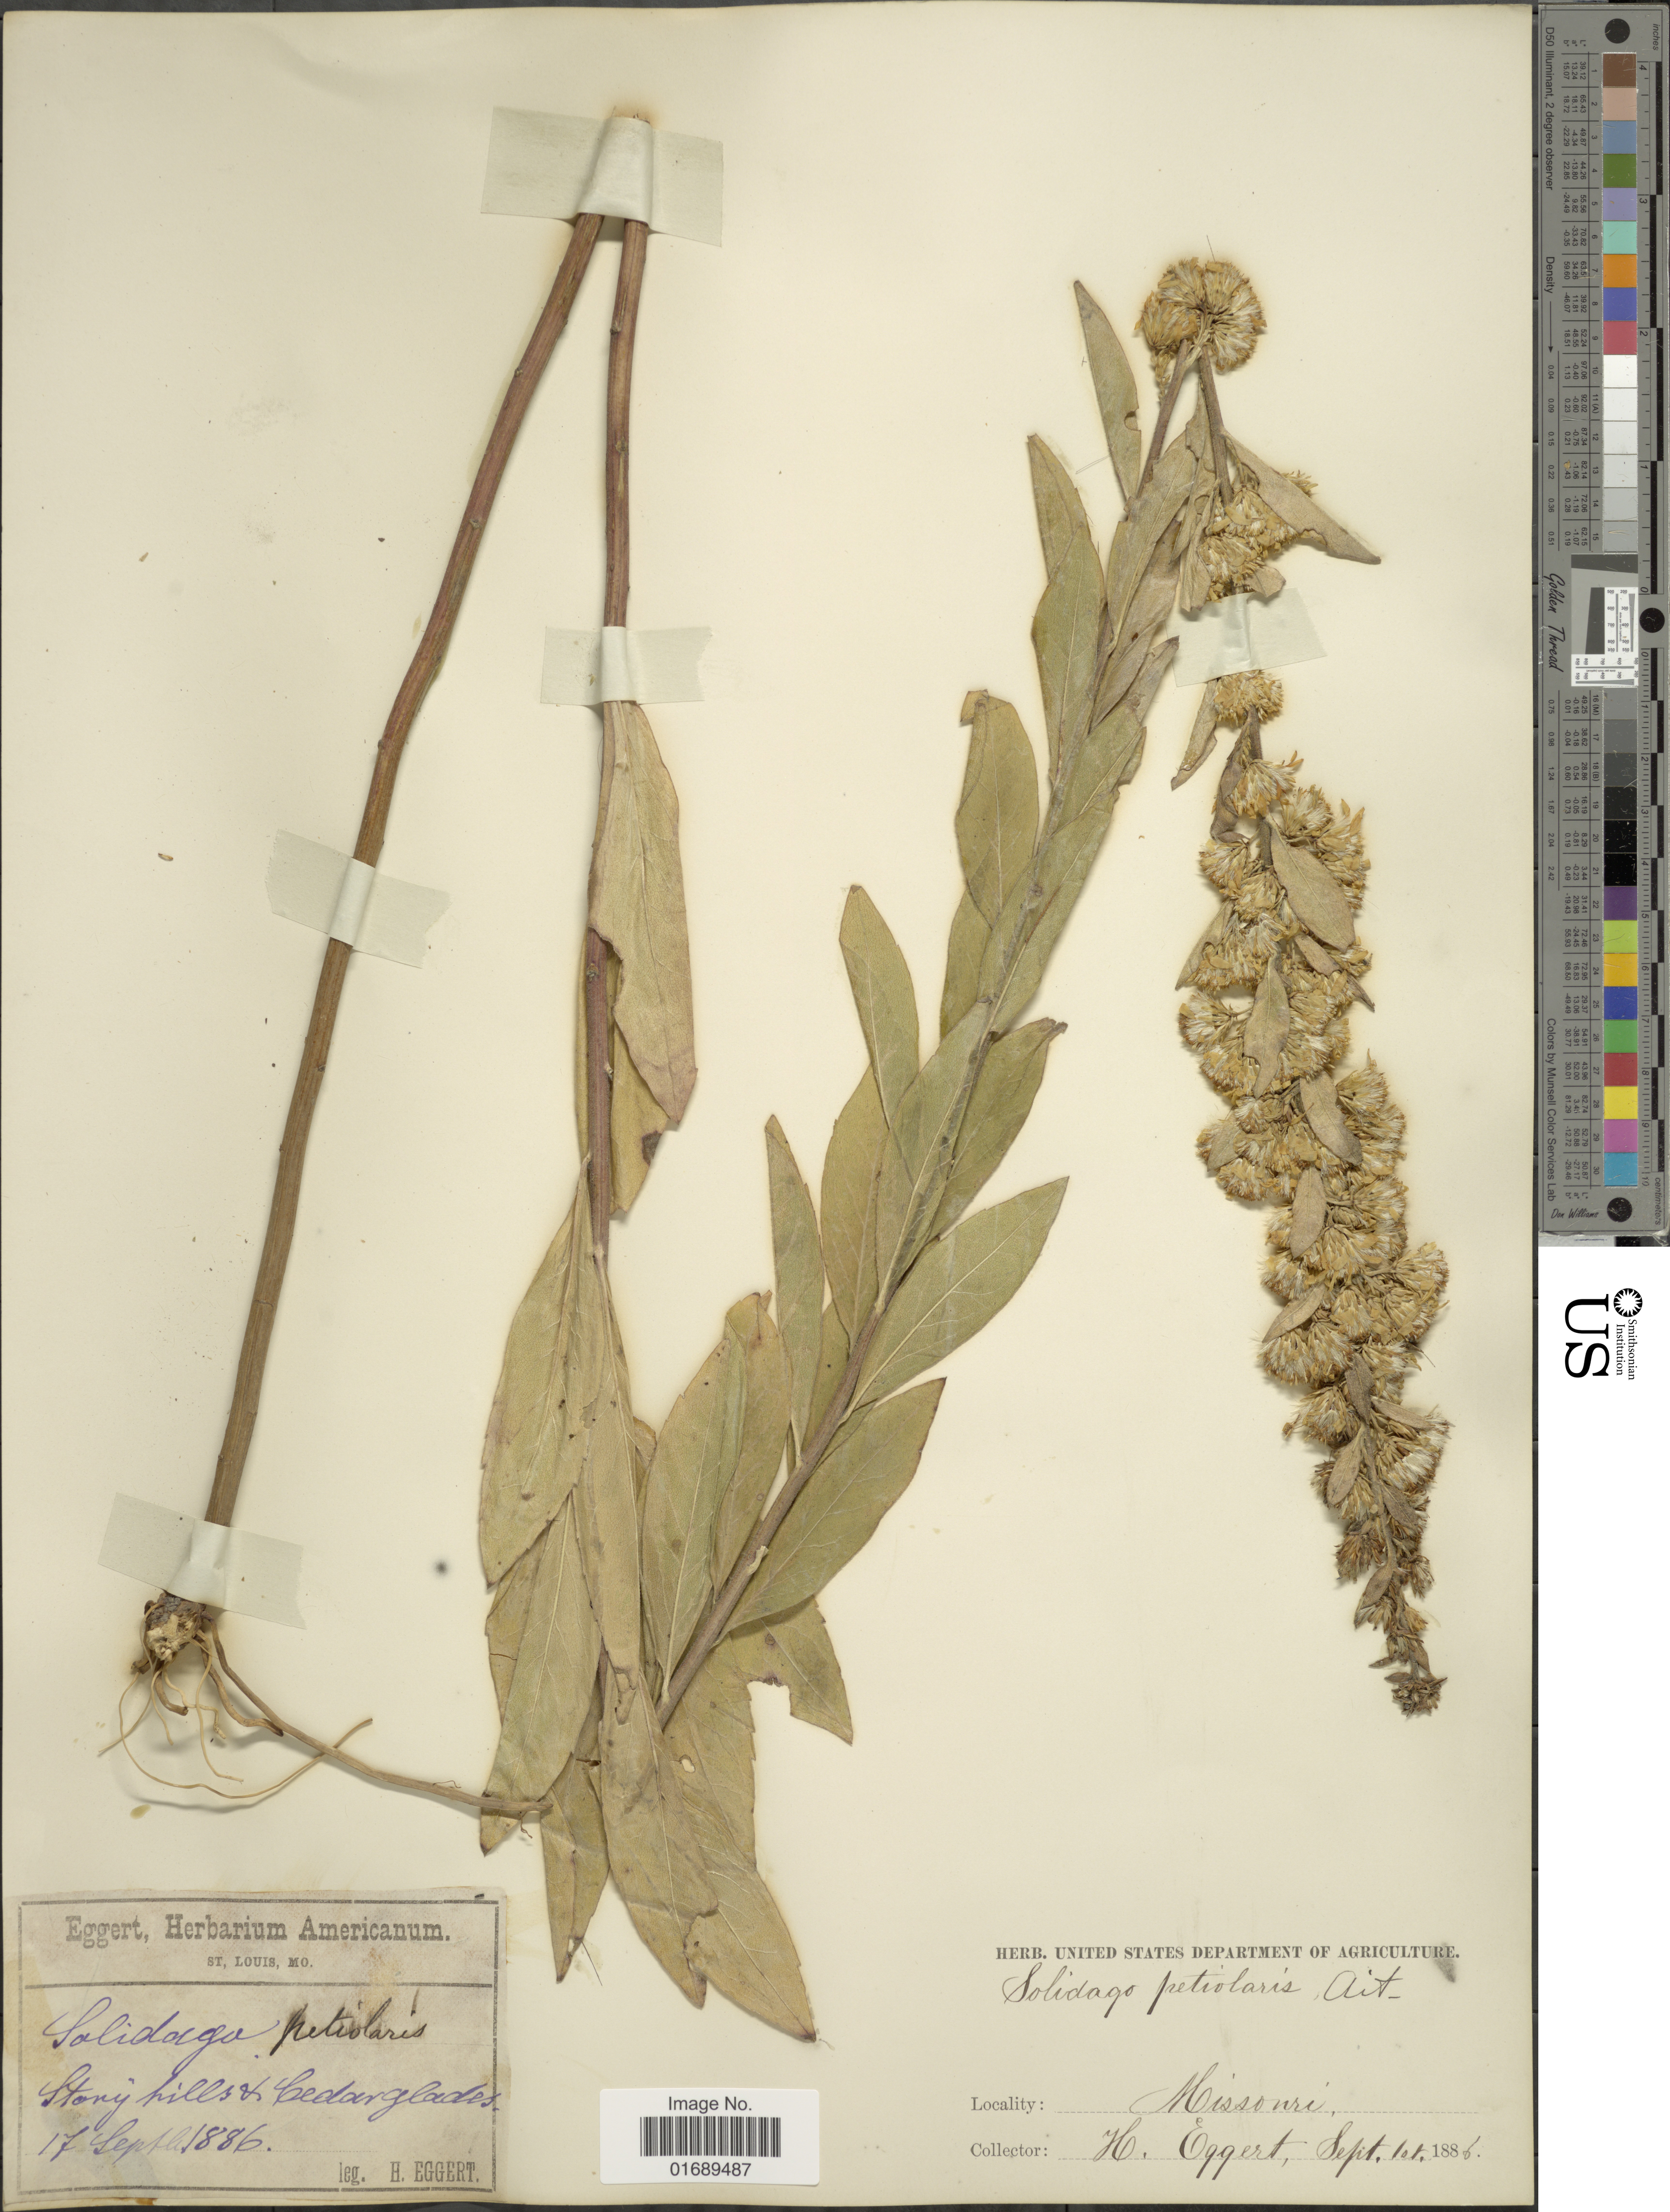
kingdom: Plantae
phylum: Tracheophyta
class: Magnoliopsida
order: Asterales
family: Asteraceae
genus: Solidago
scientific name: Solidago petiolaris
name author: Aiton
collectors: H. Eggert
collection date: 1886-09-17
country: United States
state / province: Missouri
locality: Stony hills & Cedarglades